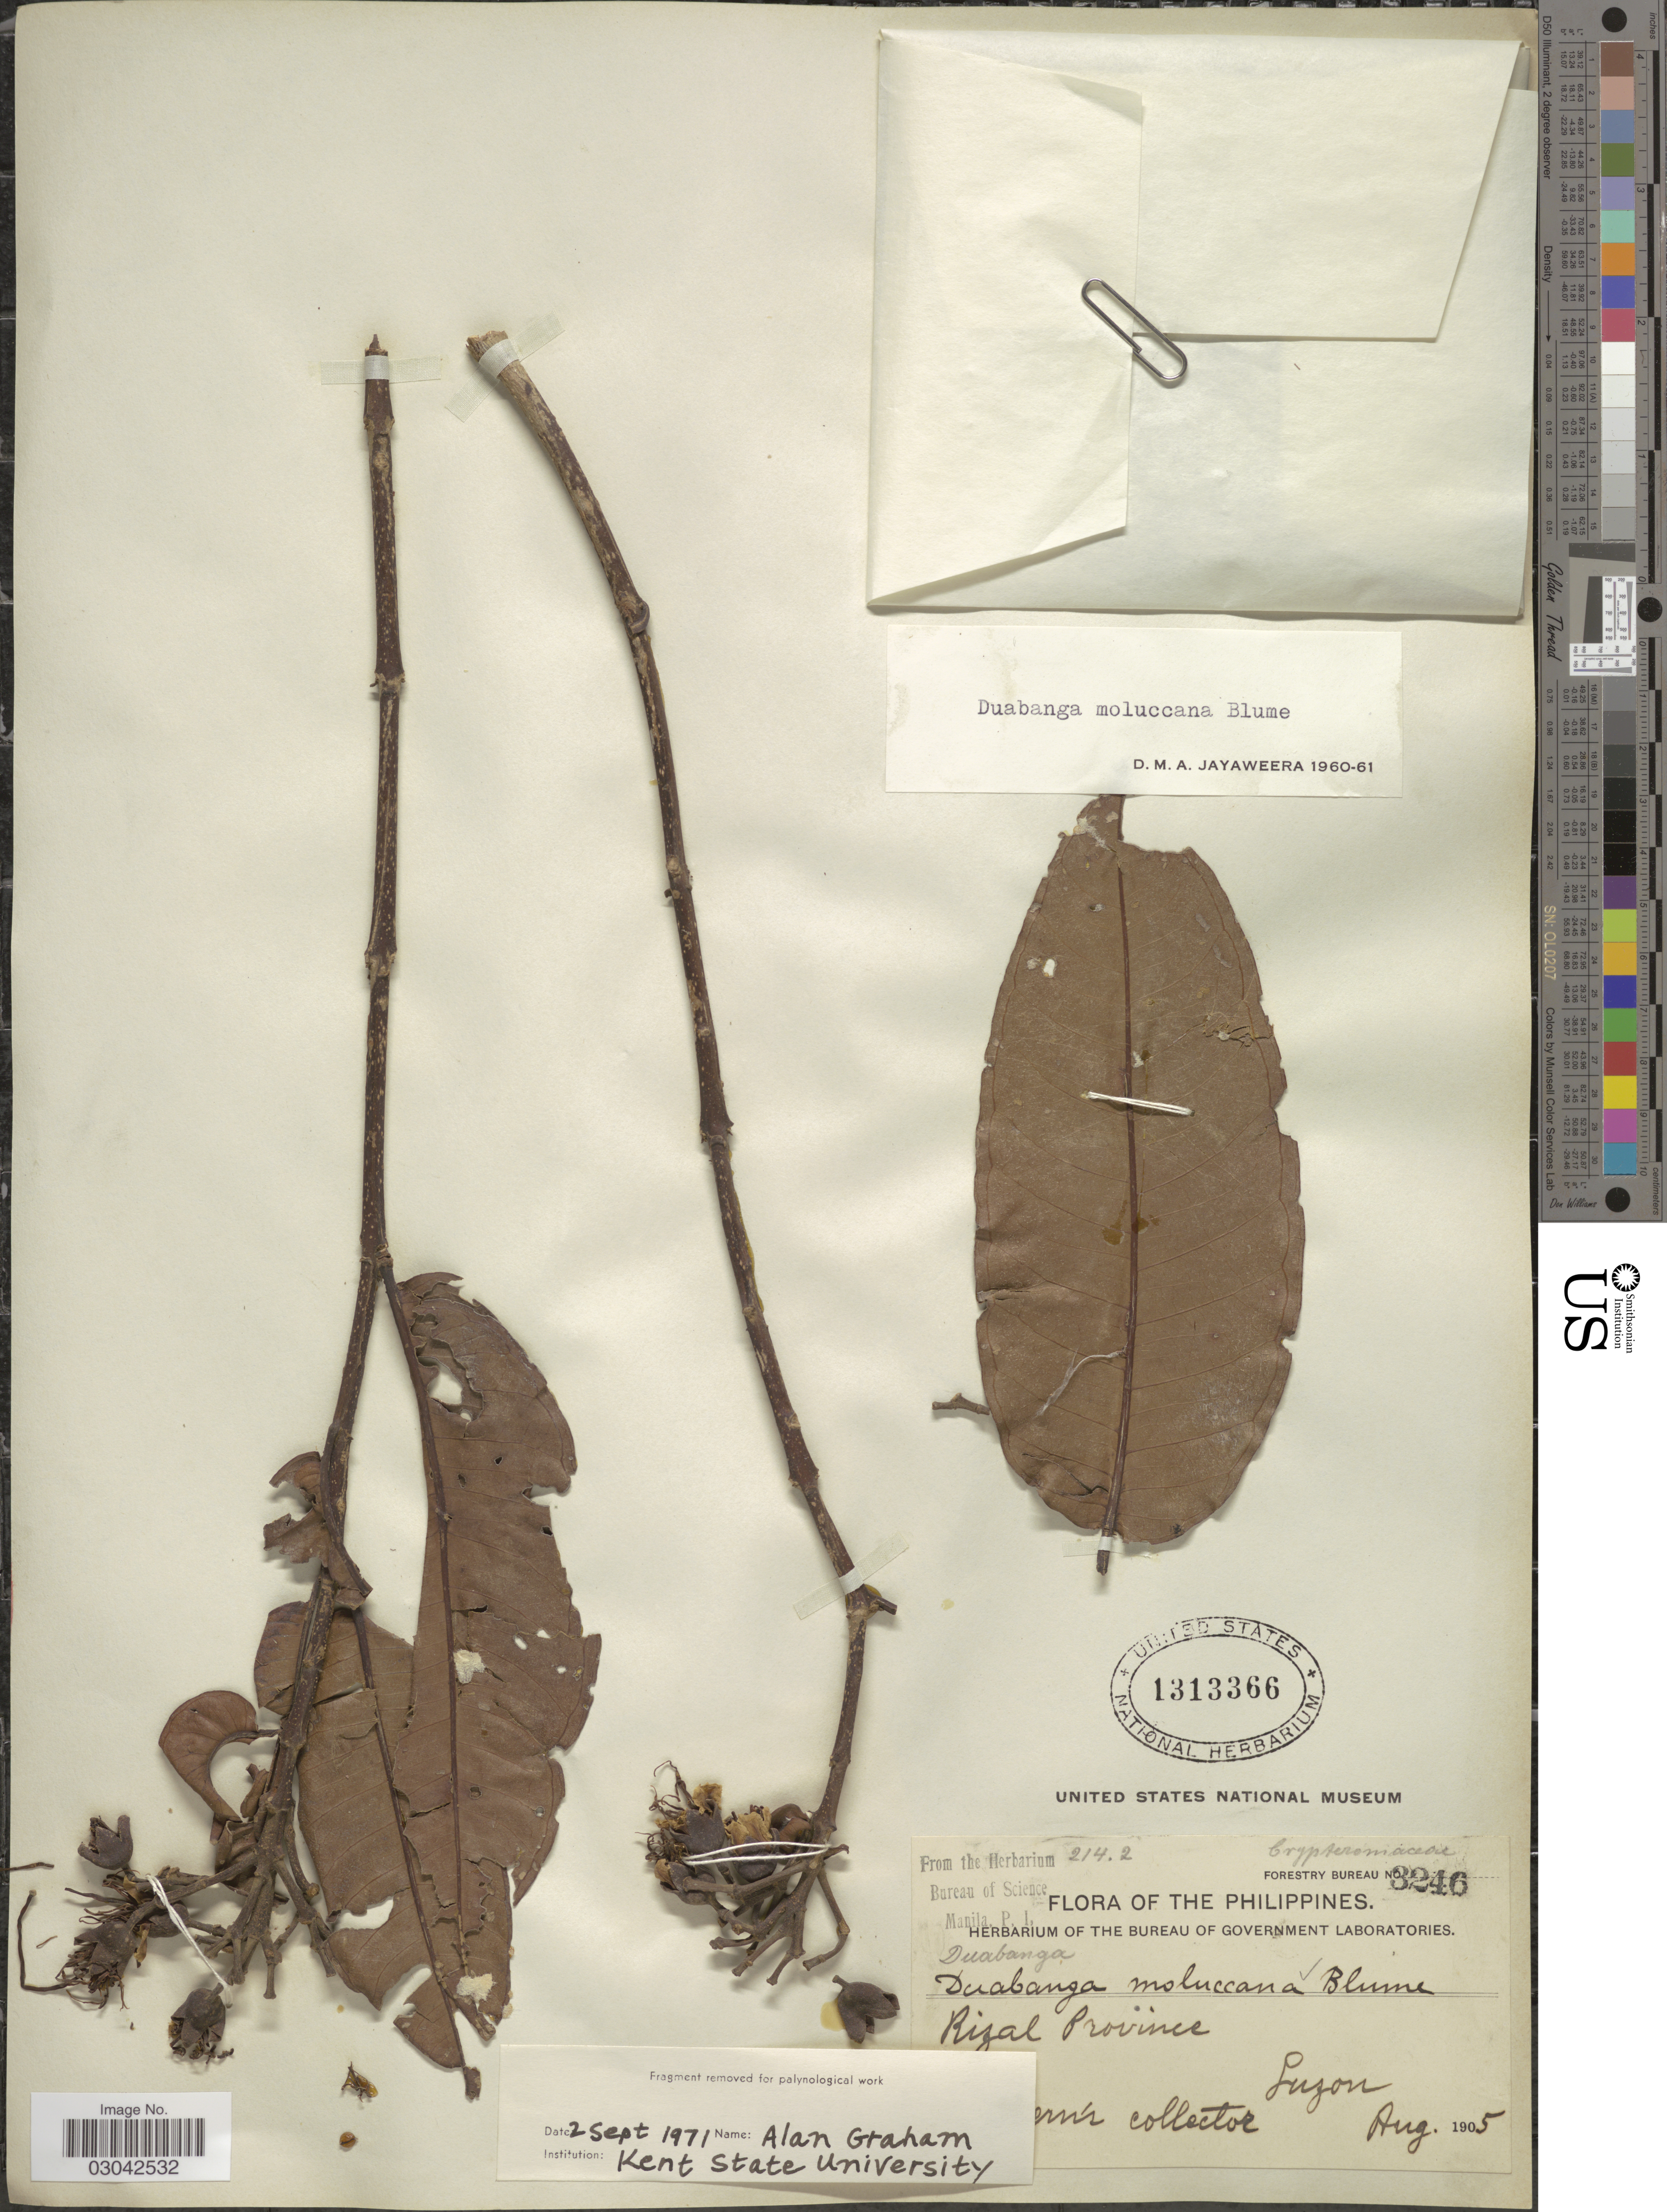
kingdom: Plantae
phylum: Tracheophyta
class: Magnoliopsida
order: Myrtales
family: Lythraceae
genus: Duabanga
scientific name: Duabanga moluccana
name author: Blume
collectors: Ahern's collector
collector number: Forestry Bureau 3246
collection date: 1905-08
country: Philippines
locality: Rizal Province, Luzon.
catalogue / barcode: US 1313366